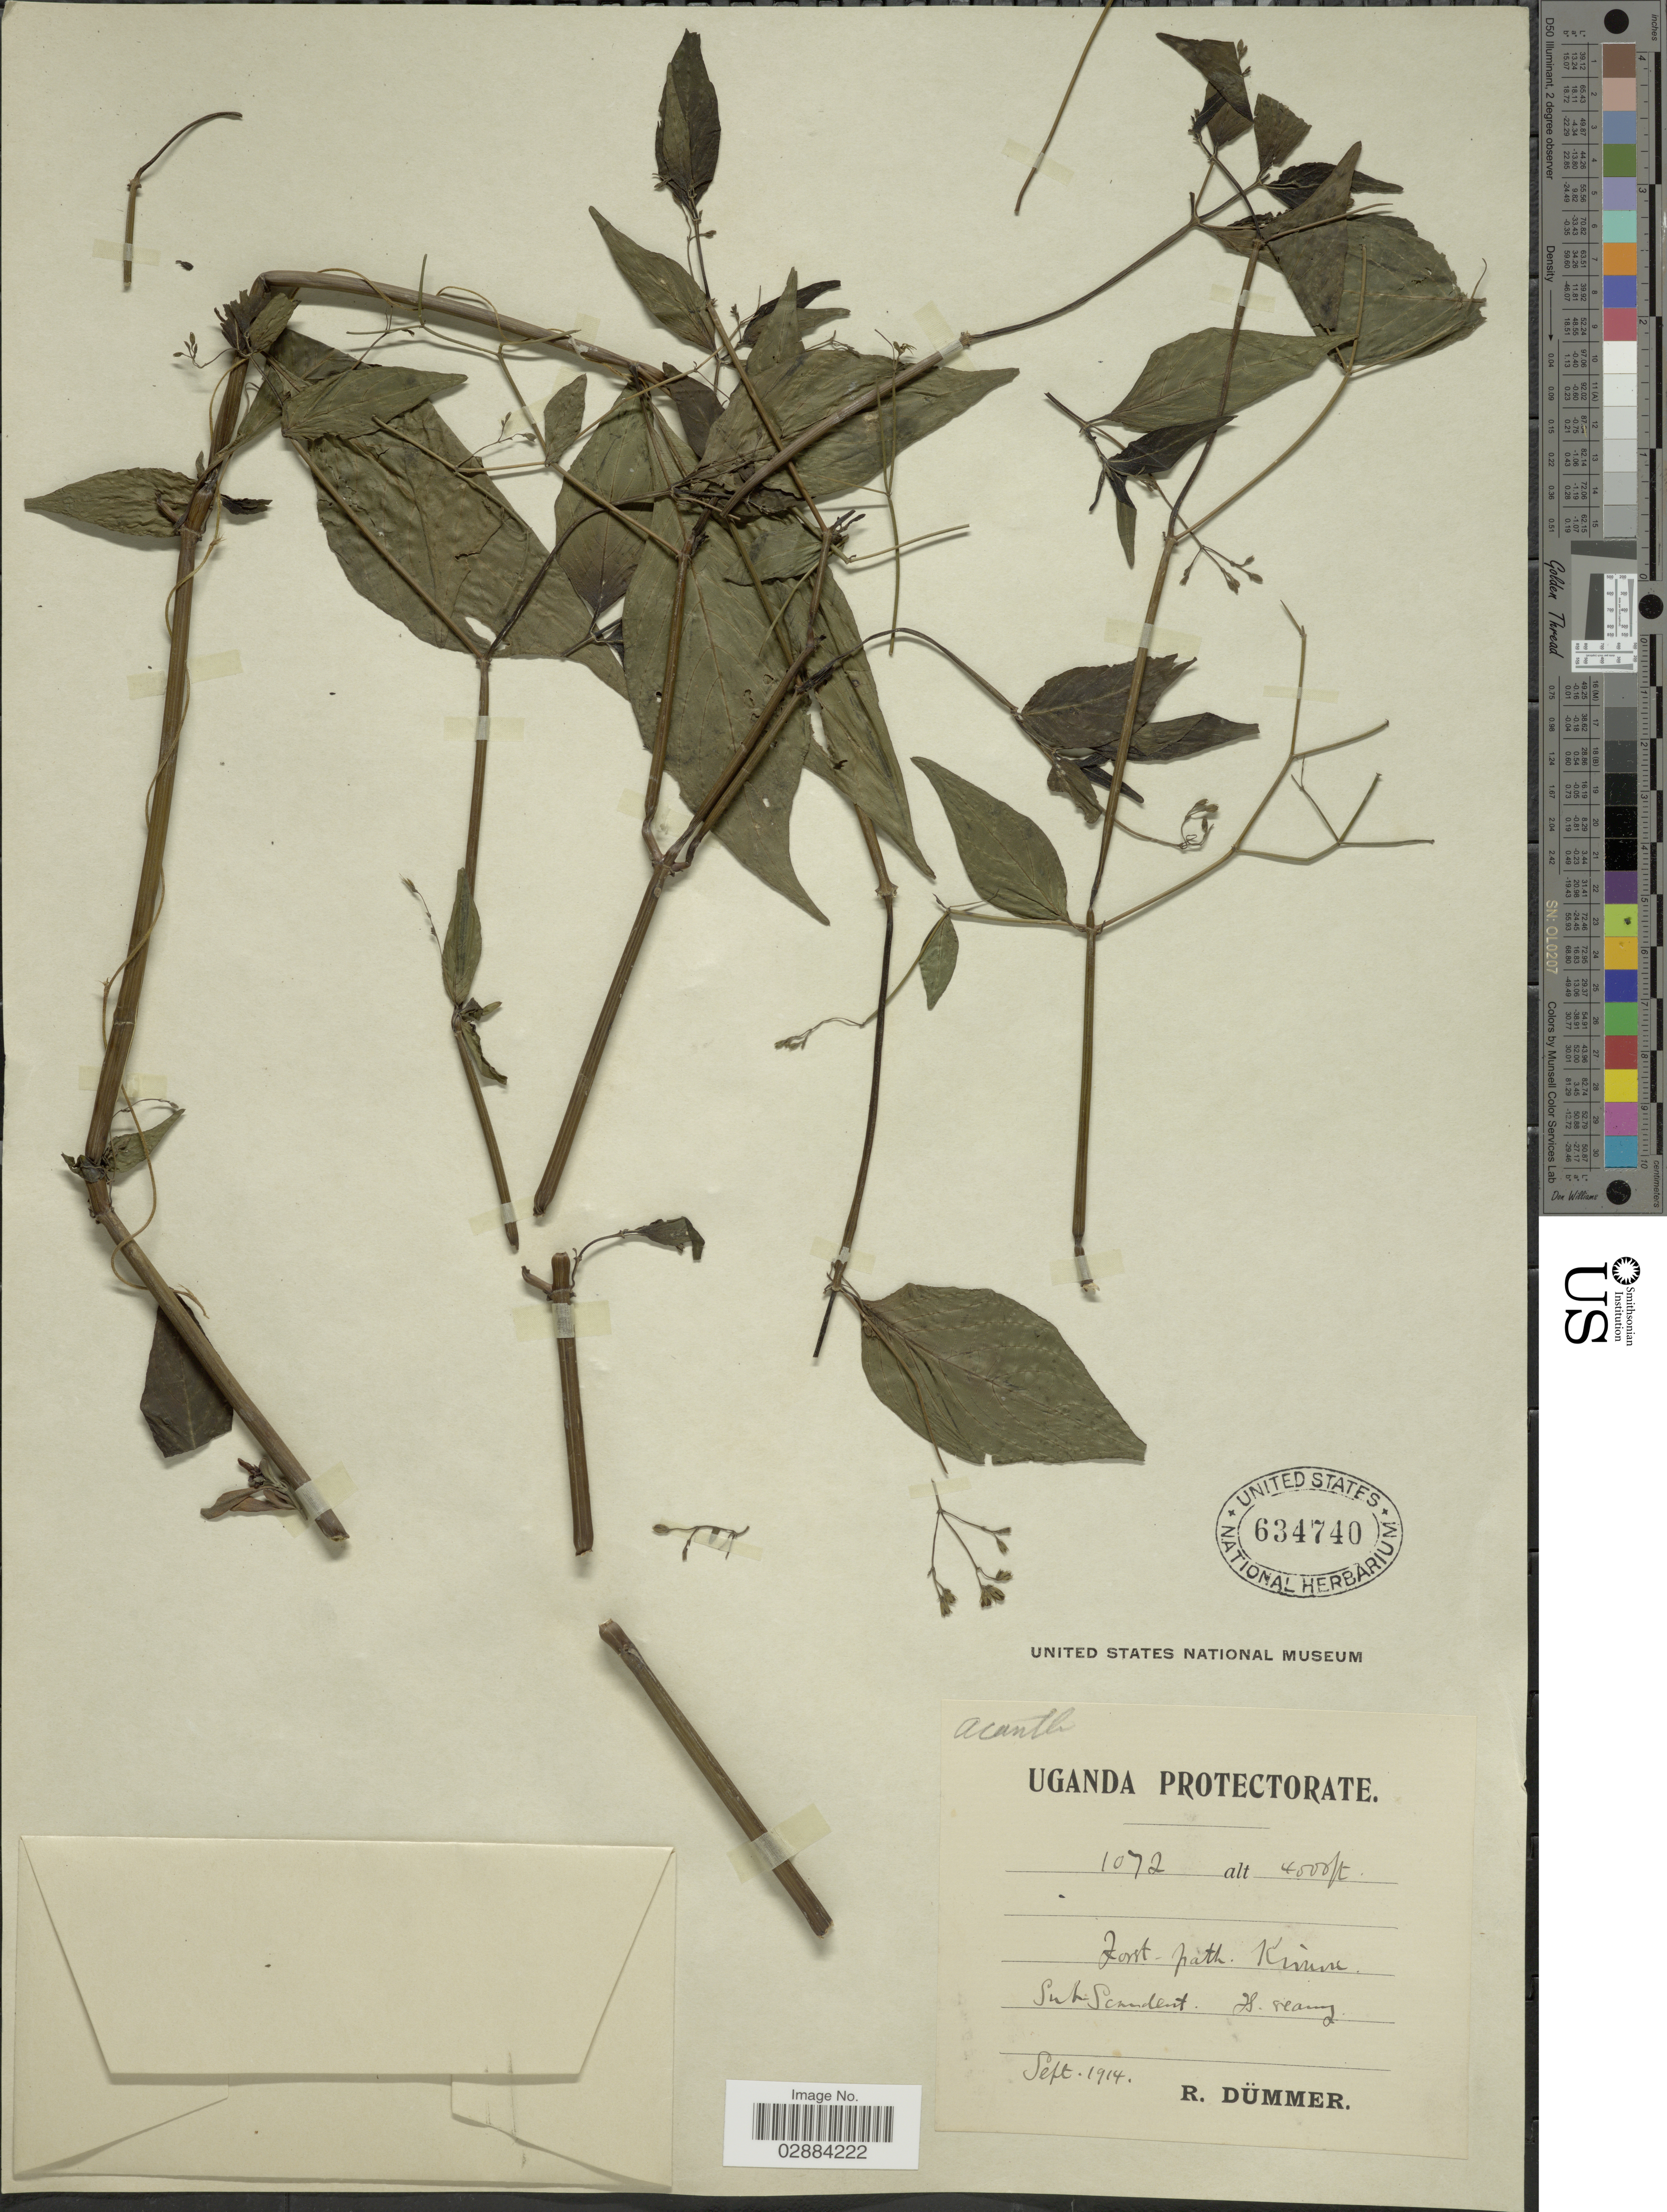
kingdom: Plantae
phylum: Tracheophyta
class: Magnoliopsida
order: Lamiales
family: Acanthaceae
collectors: R. A. Dümmer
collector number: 1072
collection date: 1914-09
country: Uganda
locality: Uganda Protectorate. Forest path. Kiwunu [interpreted].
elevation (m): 1219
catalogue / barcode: US 634740